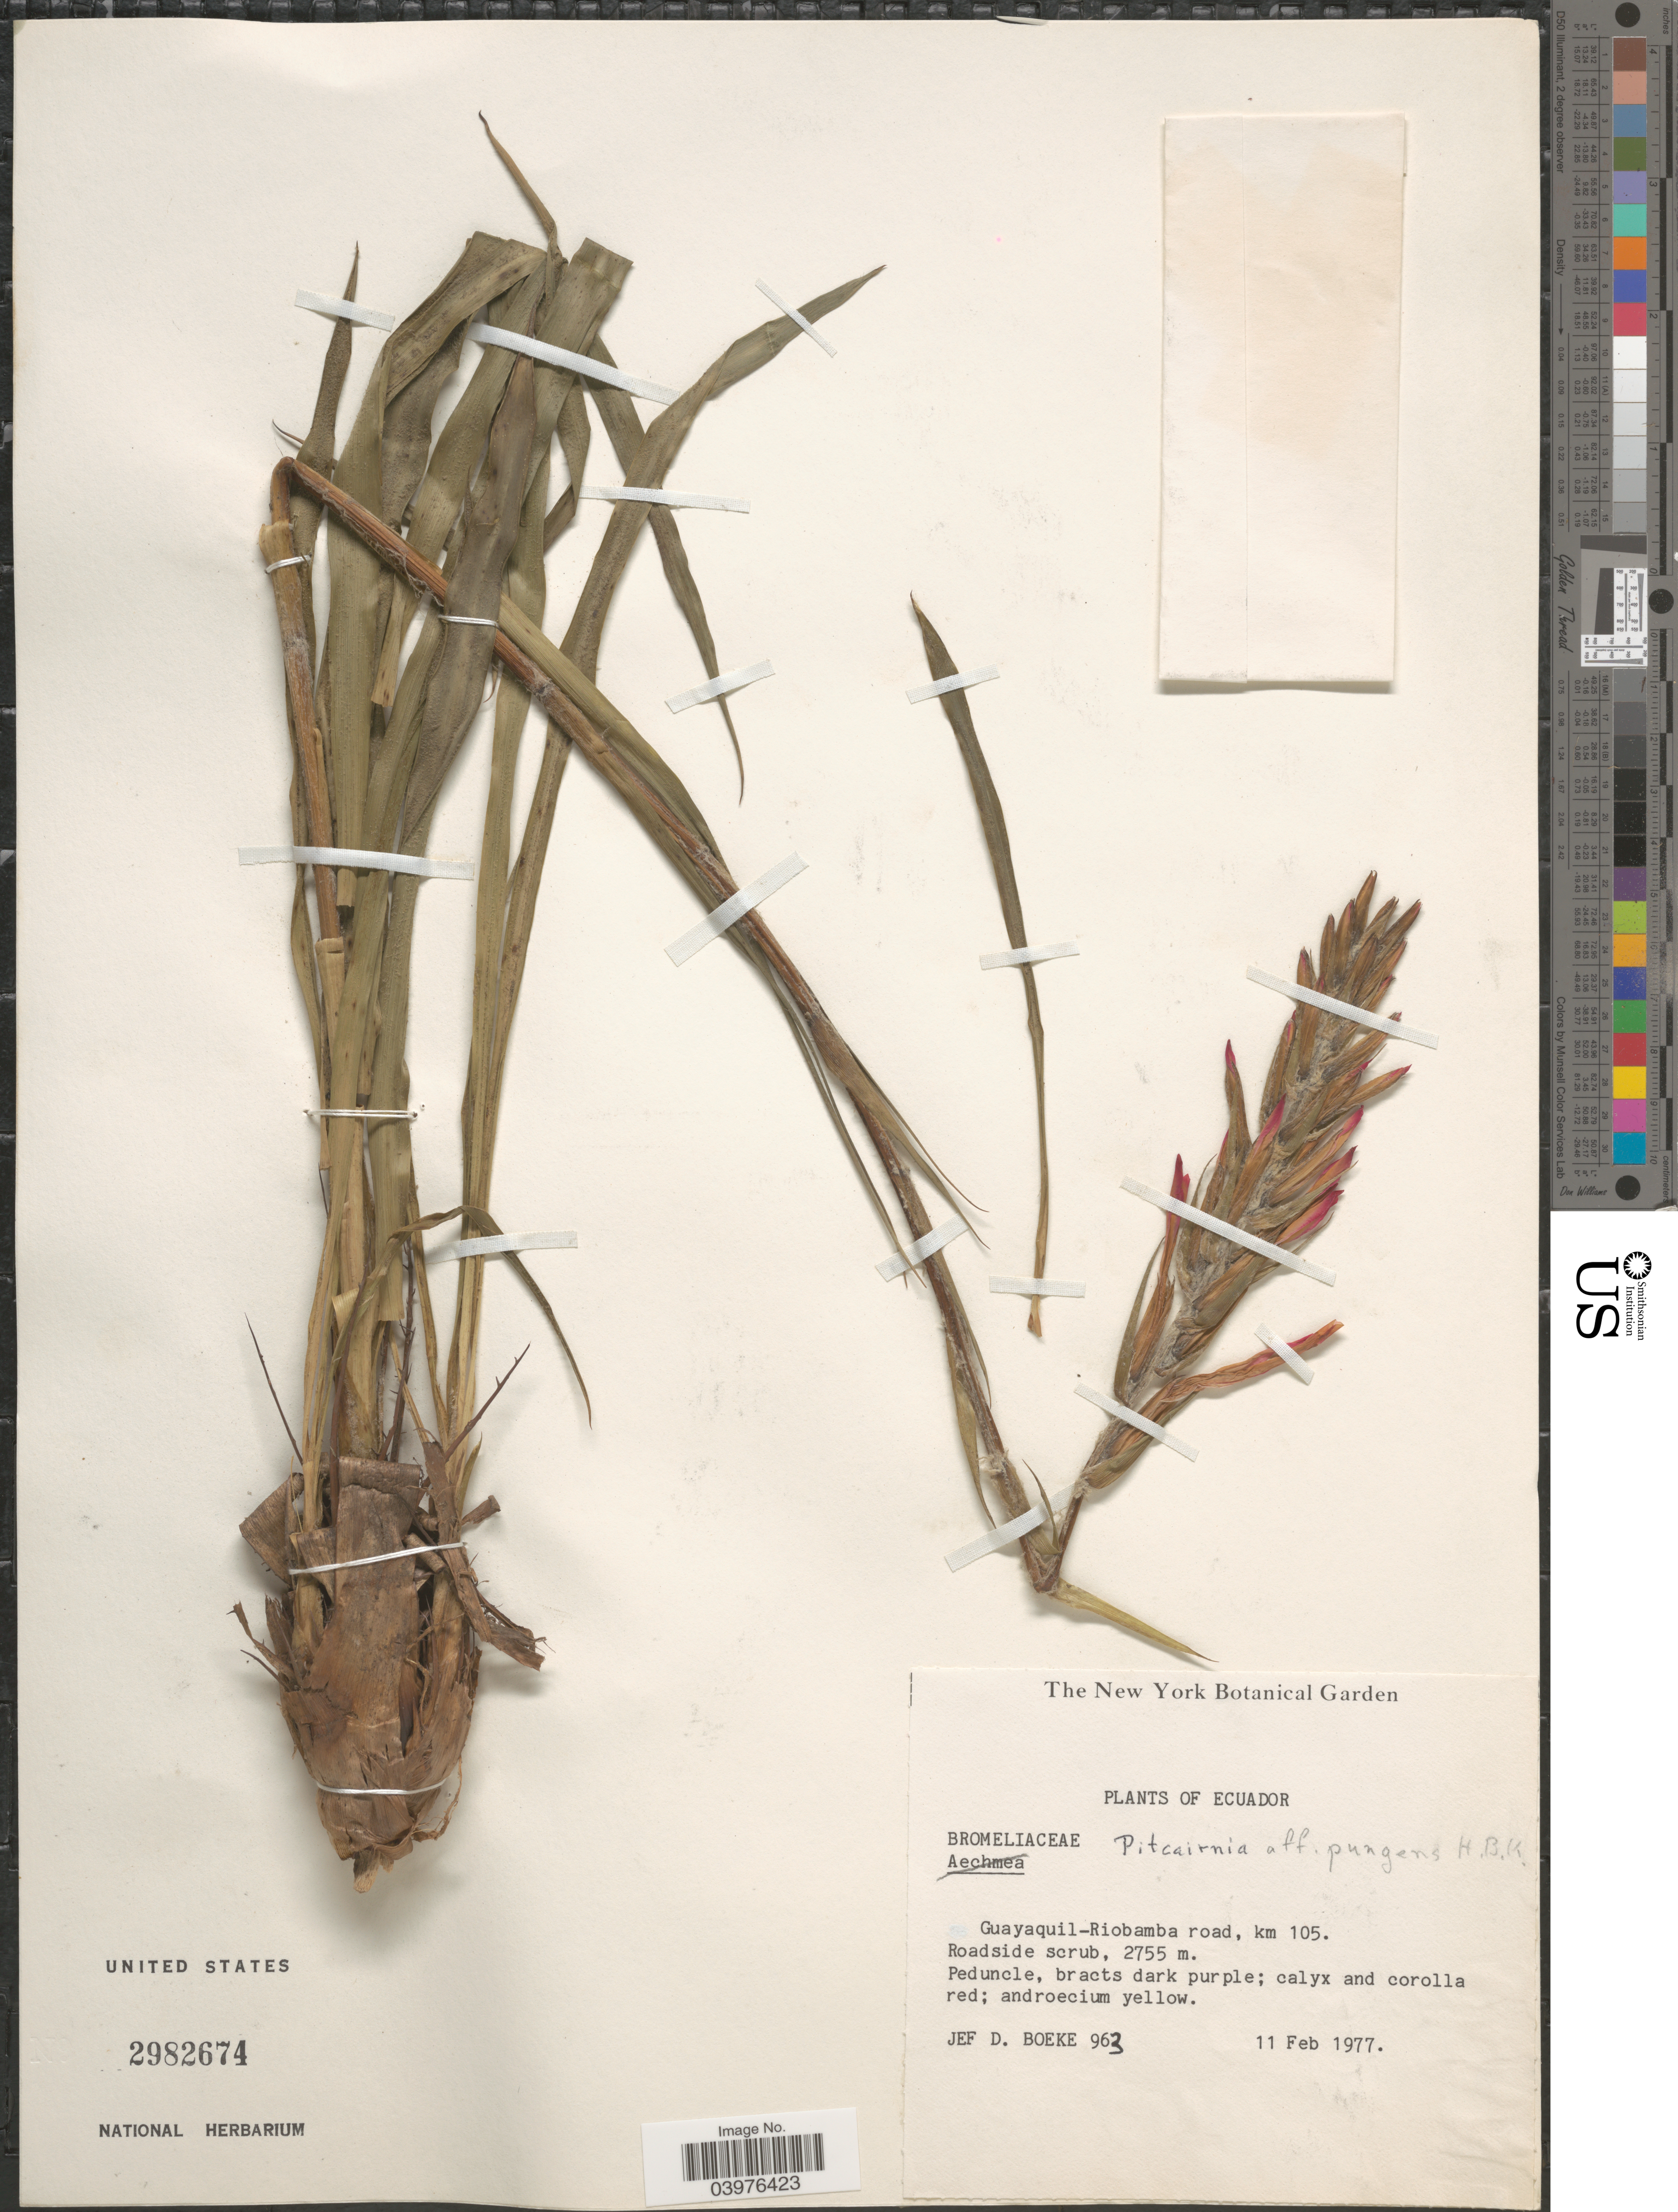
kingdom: Plantae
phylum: Tracheophyta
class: Liliopsida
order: Poales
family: Bromeliaceae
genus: Pitcairnia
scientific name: Pitcairnia pungens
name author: Kunth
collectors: J. Boeke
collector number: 963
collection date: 1977-02-11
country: Ecuador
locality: Guayaquil-Riobamba road, km 105.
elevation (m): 2755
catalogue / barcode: US 2982674